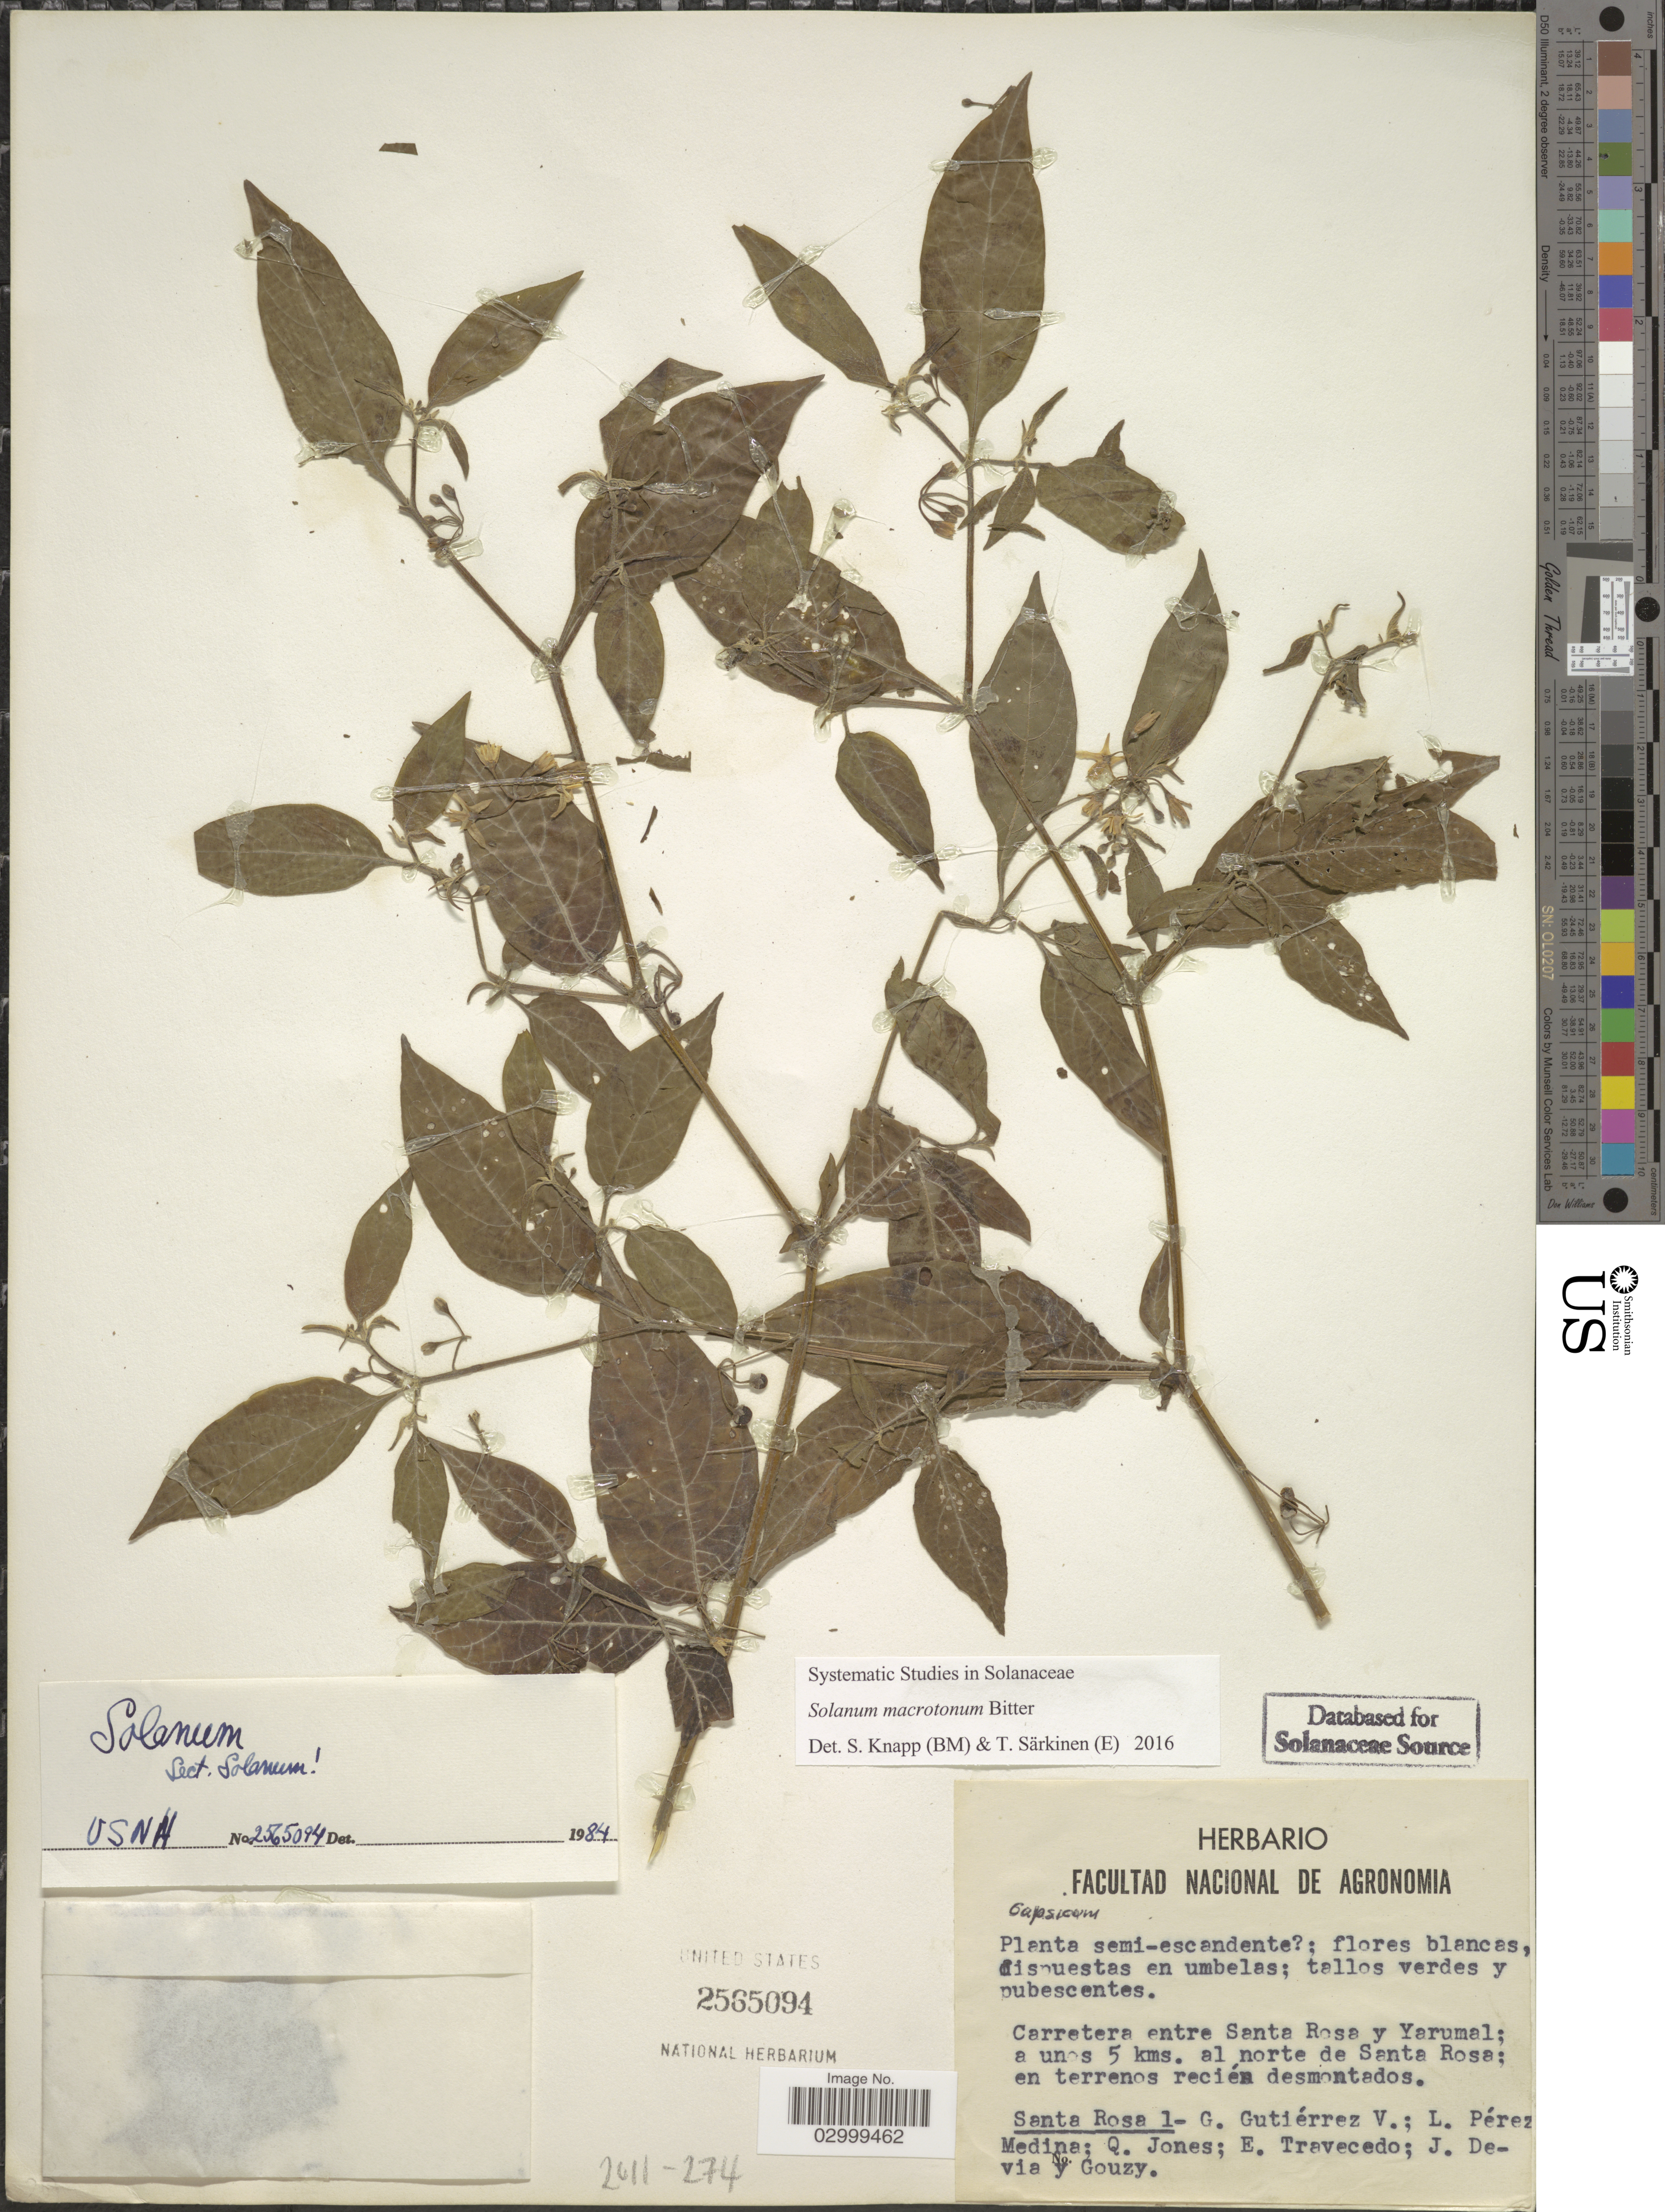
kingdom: Plantae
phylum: Tracheophyta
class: Magnoliopsida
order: Solanales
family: Solanaceae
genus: Solanum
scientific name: Solanum macrotonum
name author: Bitter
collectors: G. Gutiérrez V., L. Perez-Medina, Q. Jones, E. Travecedo & et al.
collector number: Santa Rosa 1?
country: Guatemala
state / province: Santa Rosa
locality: Carretera entre Santa Rosa y Yarumal; a unos 5 kms. al norte de Santa Rosa.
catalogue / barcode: US 2565094